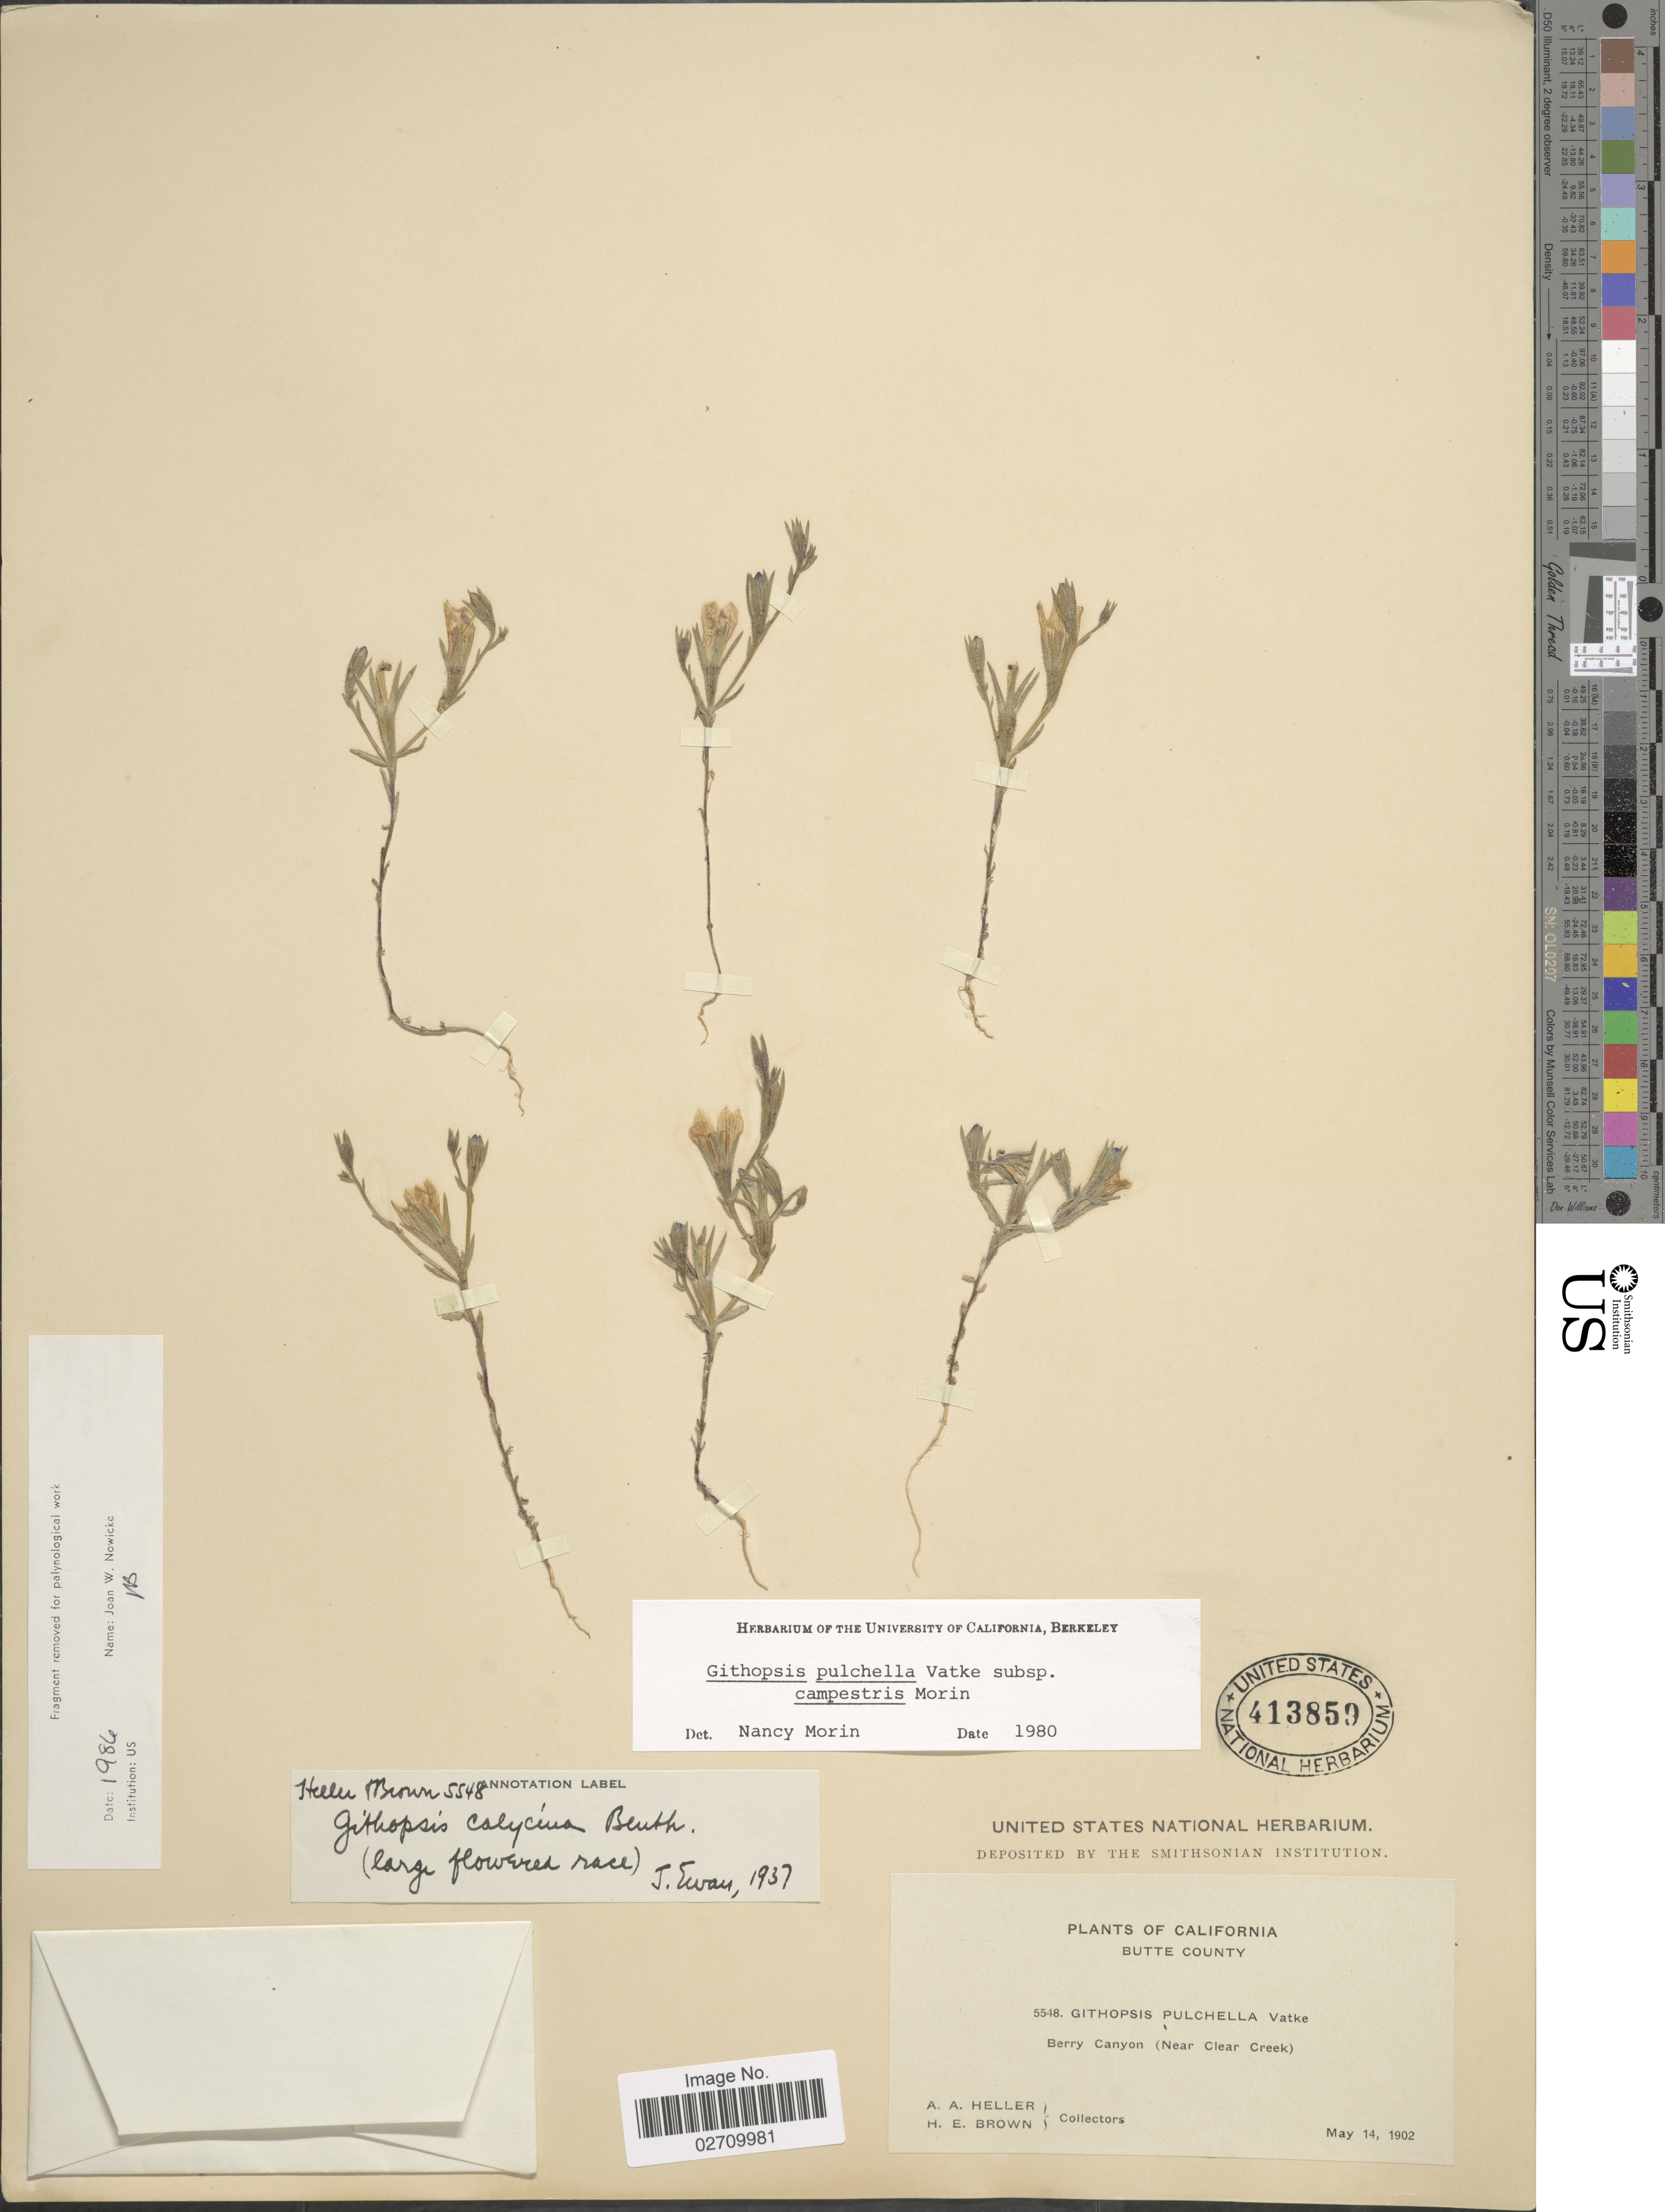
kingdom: Plantae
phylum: Tracheophyta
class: Magnoliopsida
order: Asterales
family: Campanulaceae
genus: Githopsis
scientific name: Githopsis pulchella subsp. campestris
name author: Morin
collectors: A. A. Heller & H. E. Brown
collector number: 5548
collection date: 1902-05-14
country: United States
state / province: California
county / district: Butte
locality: Butte County. Berry Canyon (Near Clear Creek)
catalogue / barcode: US 413859